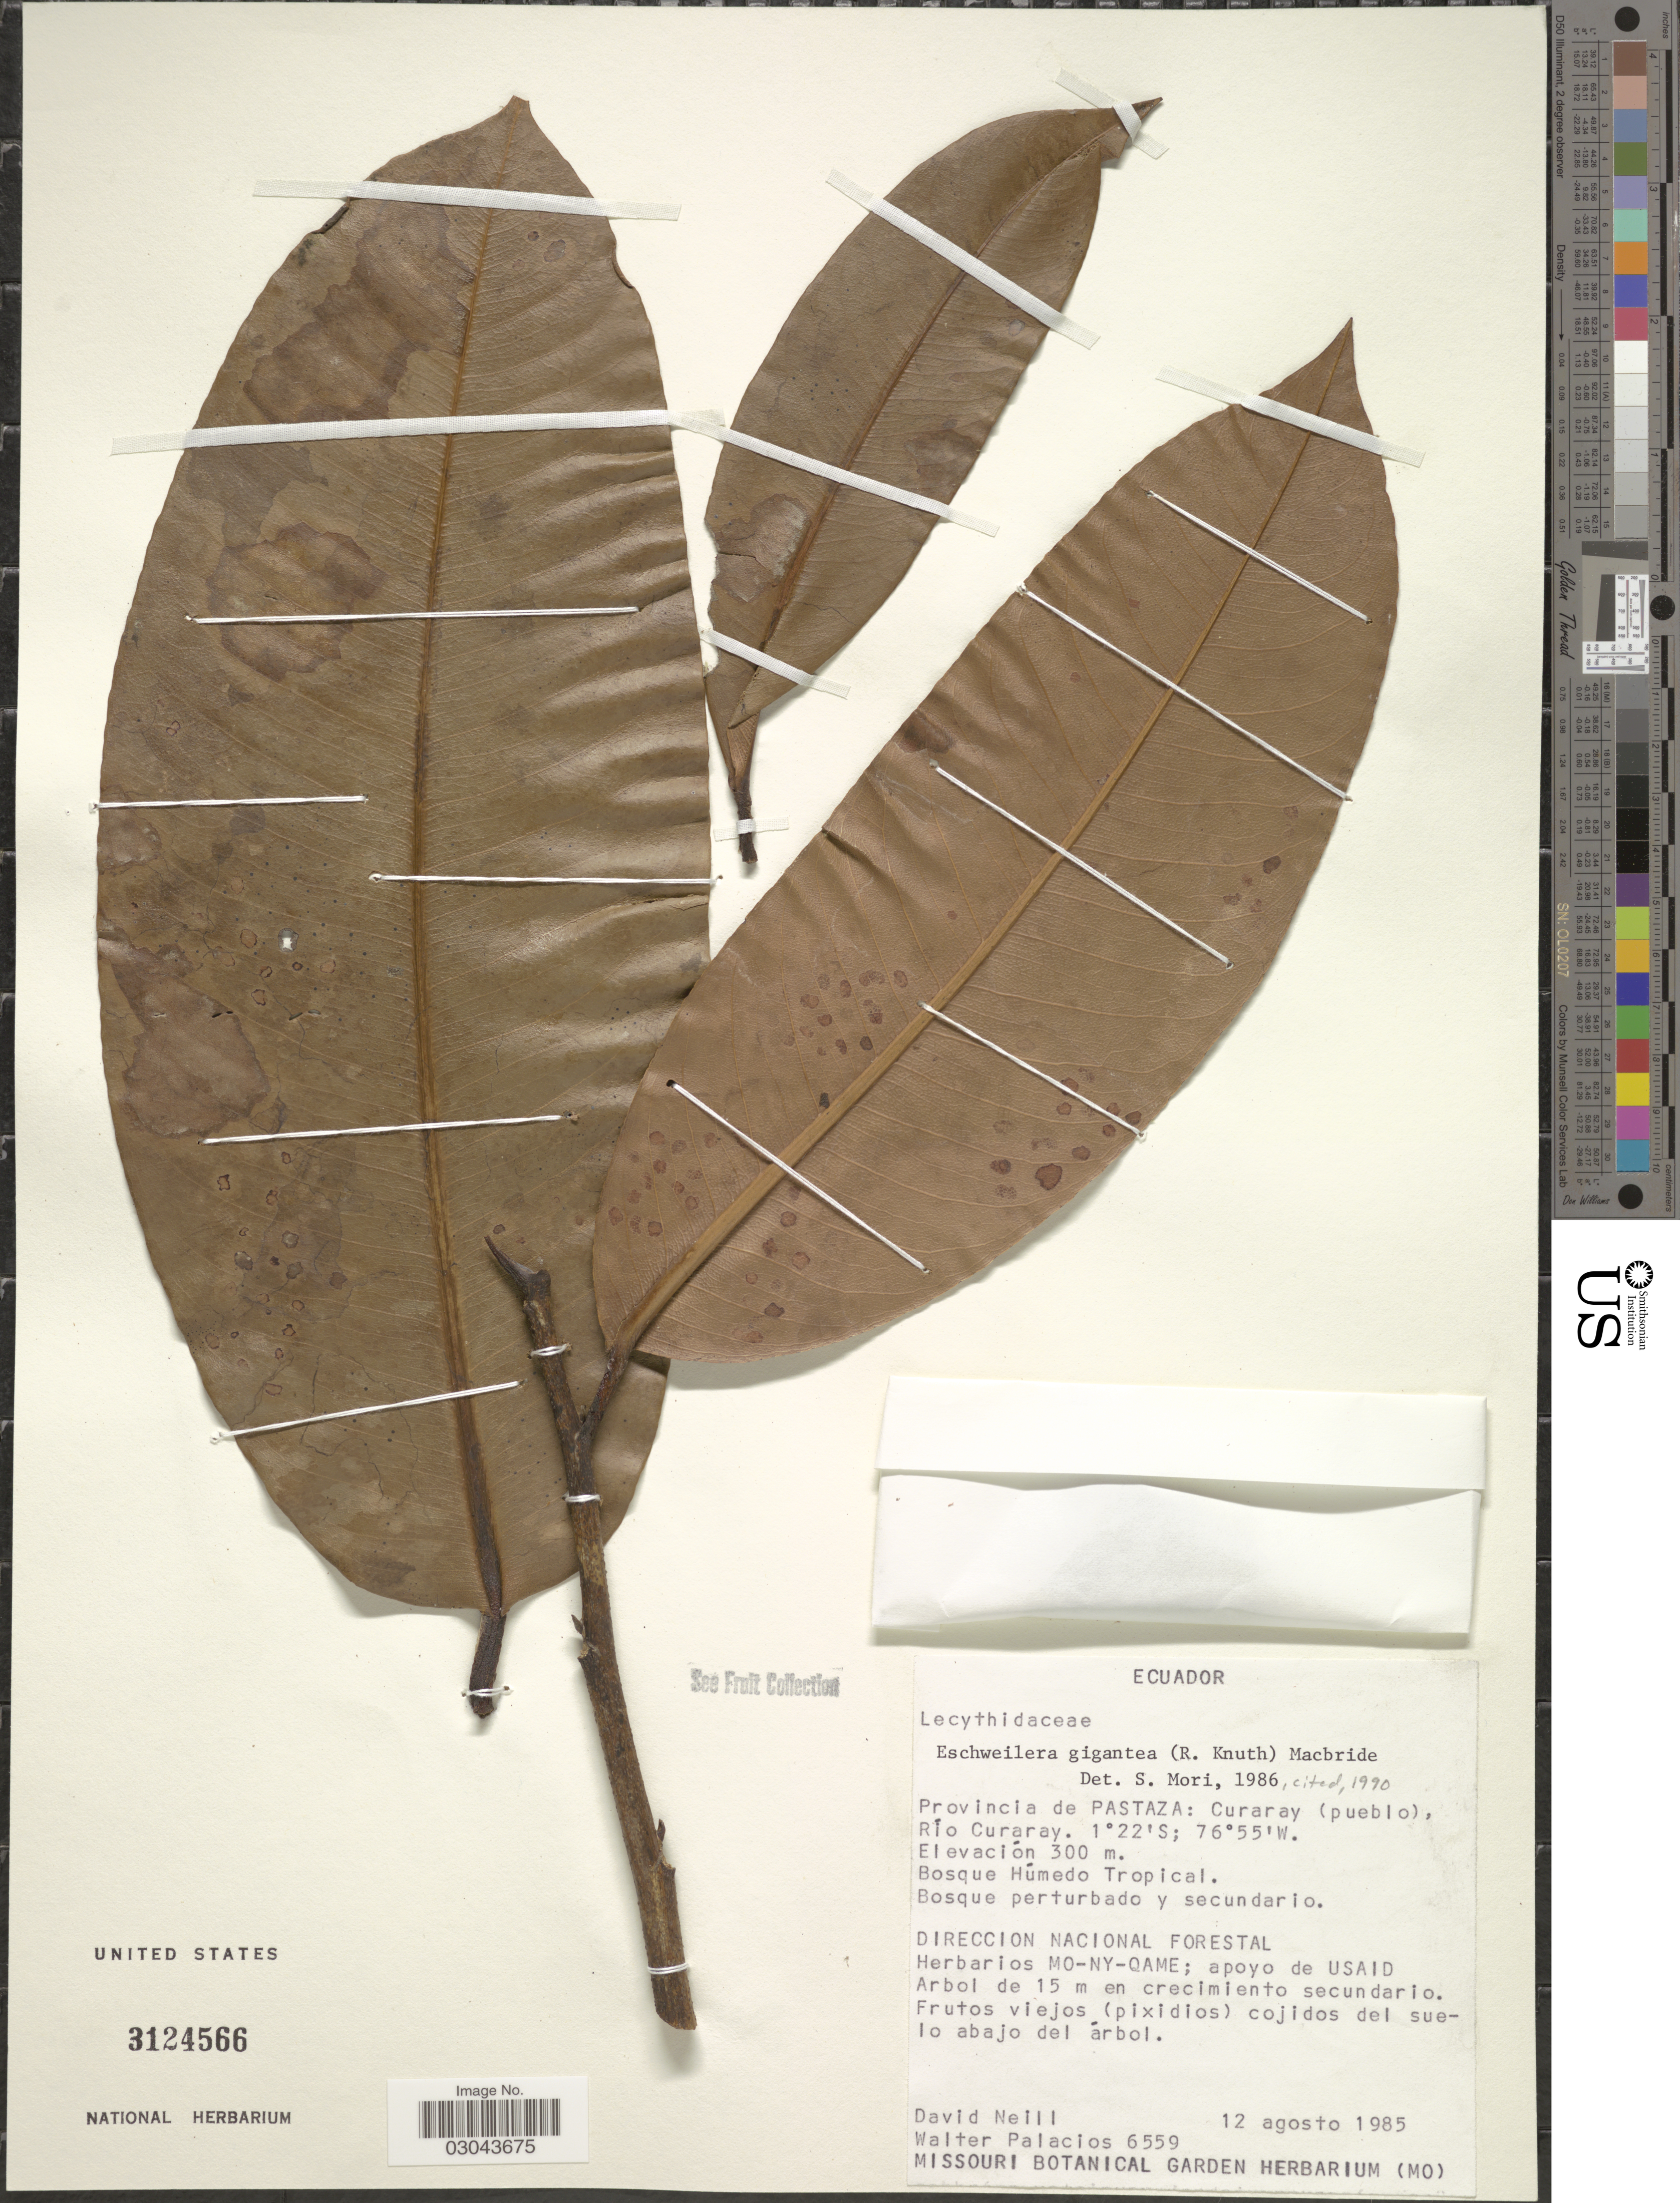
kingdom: Plantae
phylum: Tracheophyta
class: Magnoliopsida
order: Ericales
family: Lecythidaceae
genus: Eschweilera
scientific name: Eschweilera gigantea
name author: (R. Knuth) J.F. Macbr.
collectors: D. Neill & W. Palacios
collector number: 6559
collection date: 1985-08-12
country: Ecuador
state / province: Pastaza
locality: Curaray (pueblo), Río Curaray.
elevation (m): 300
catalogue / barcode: US 3124566